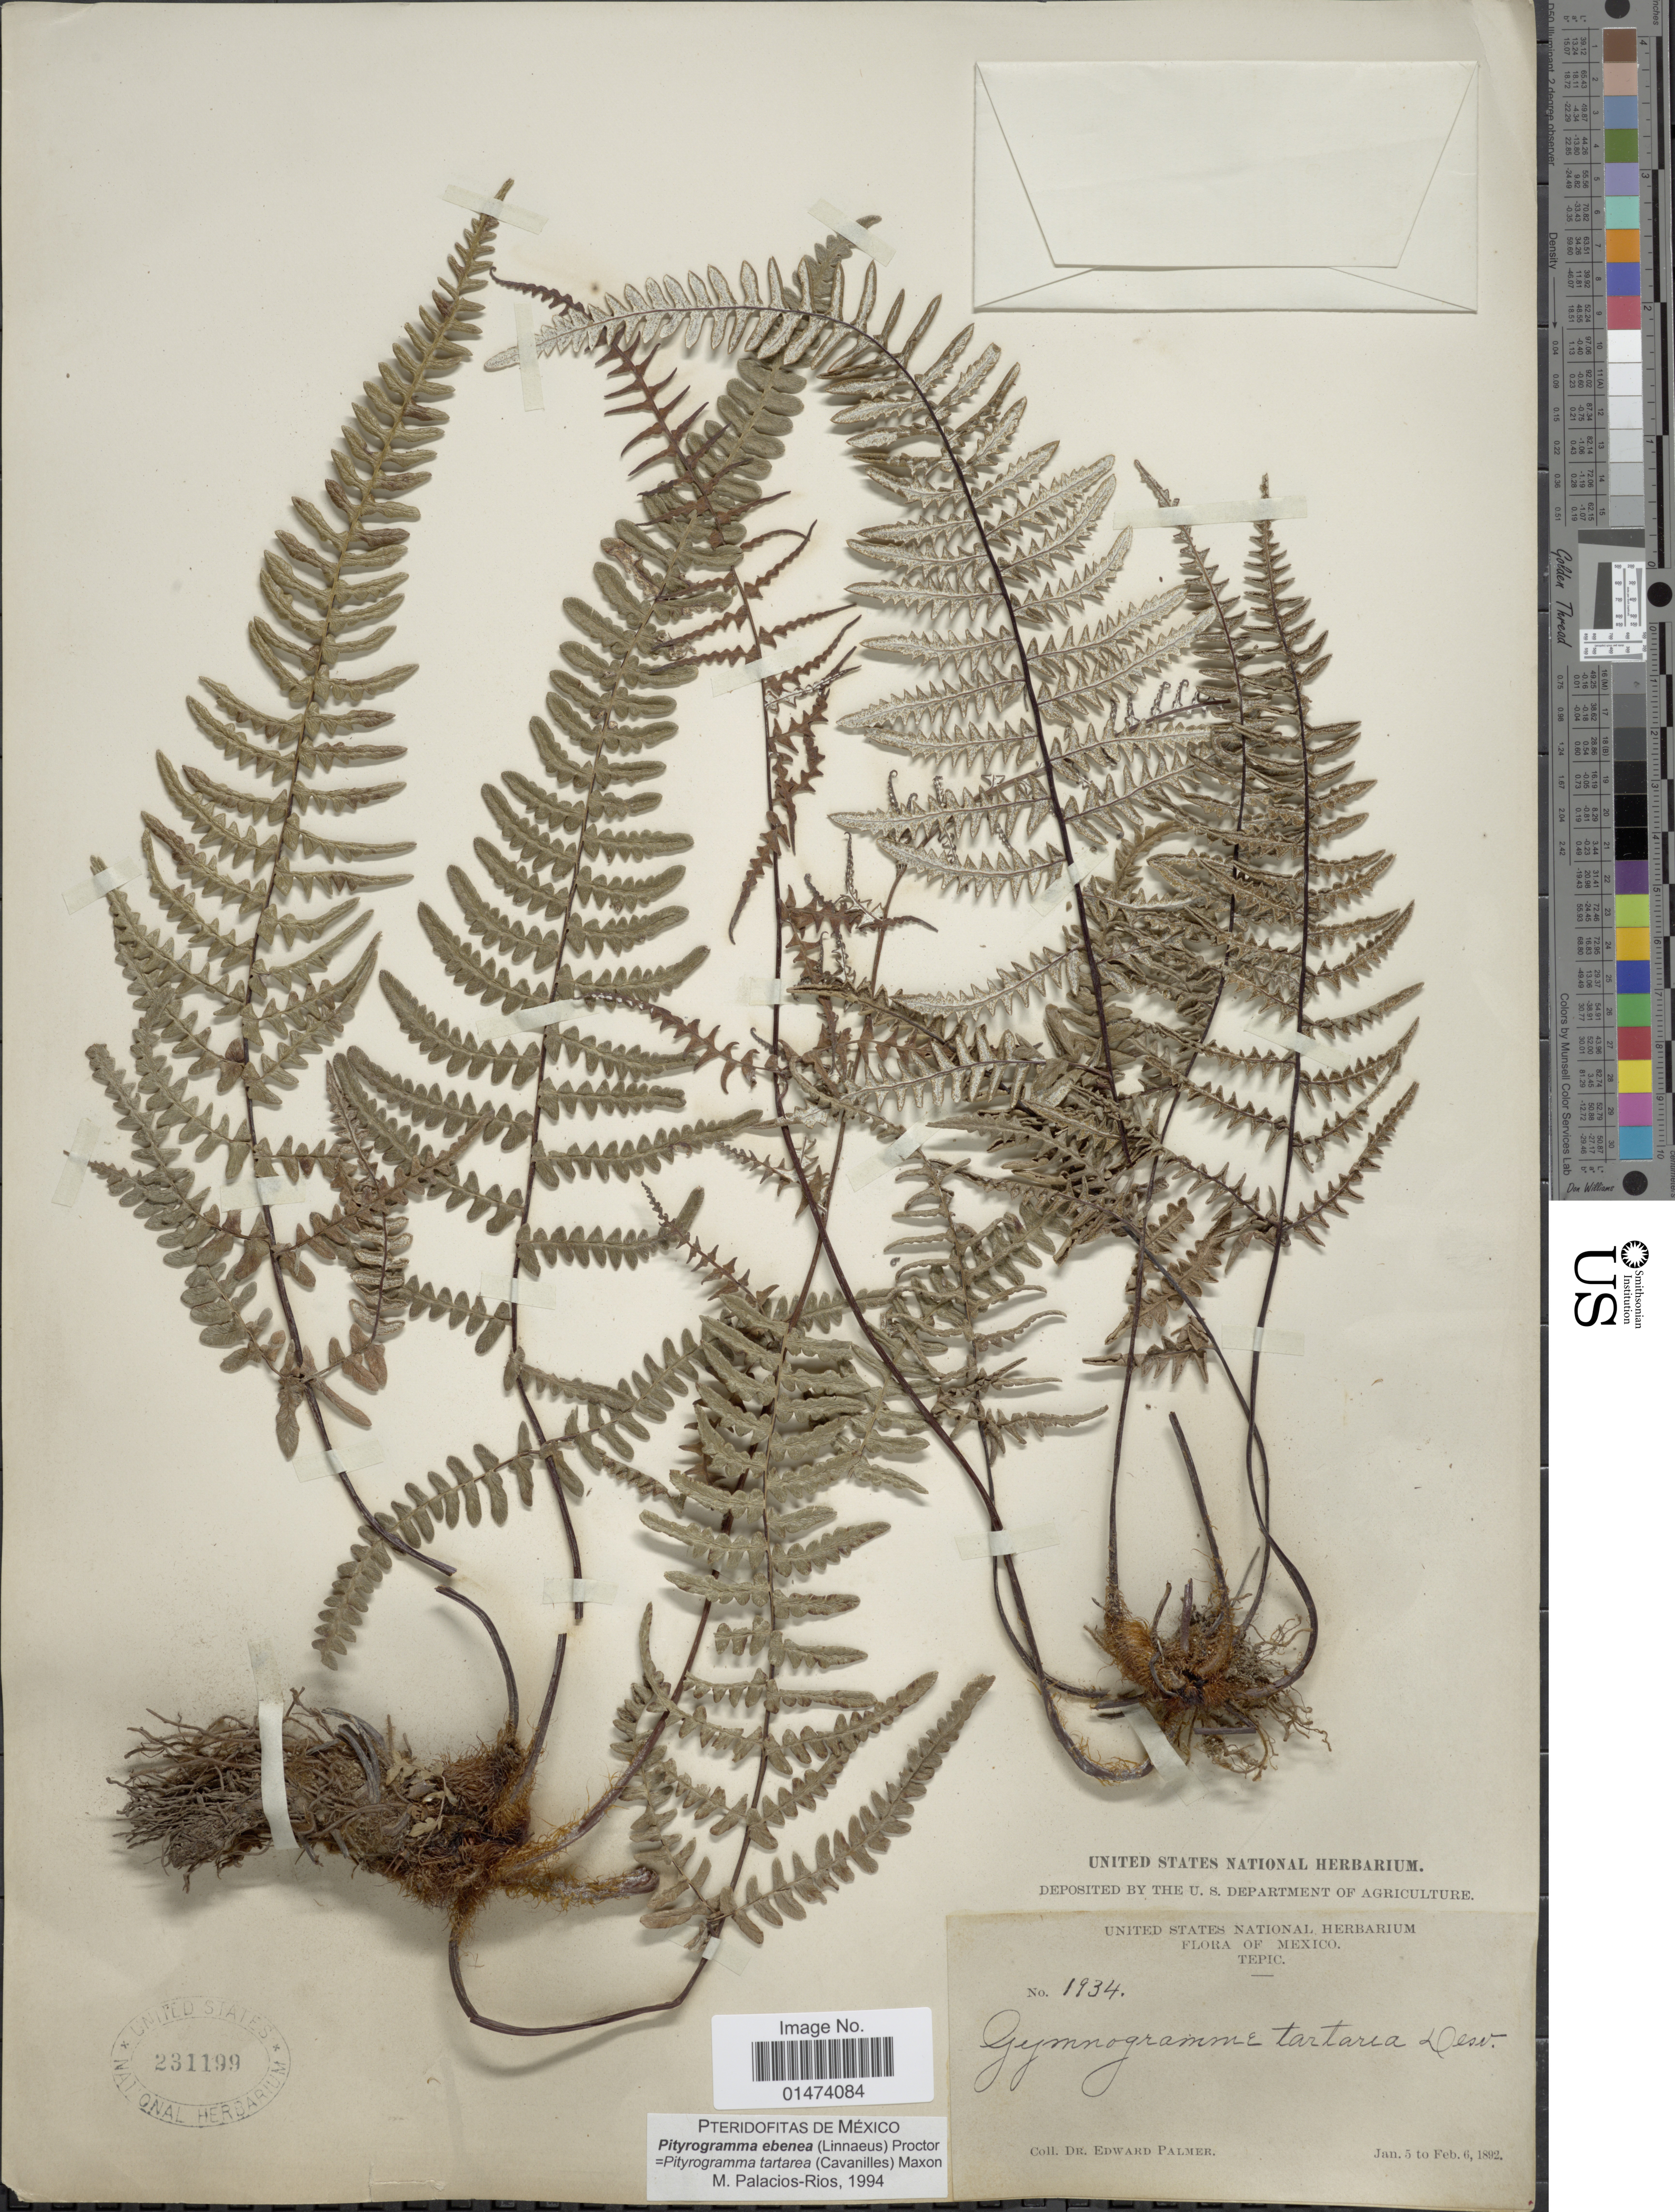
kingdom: Plantae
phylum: Tracheophyta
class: Polypodiopsida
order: Polypodiales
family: Pteridaceae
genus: Pityrogramma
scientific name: Pityrogramma tartarea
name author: (Cav.) Maxon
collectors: E. Palmer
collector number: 1934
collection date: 1892-01-05/1892-02-06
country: Mexico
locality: Flora of Mexico, Tepic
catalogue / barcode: US 231199